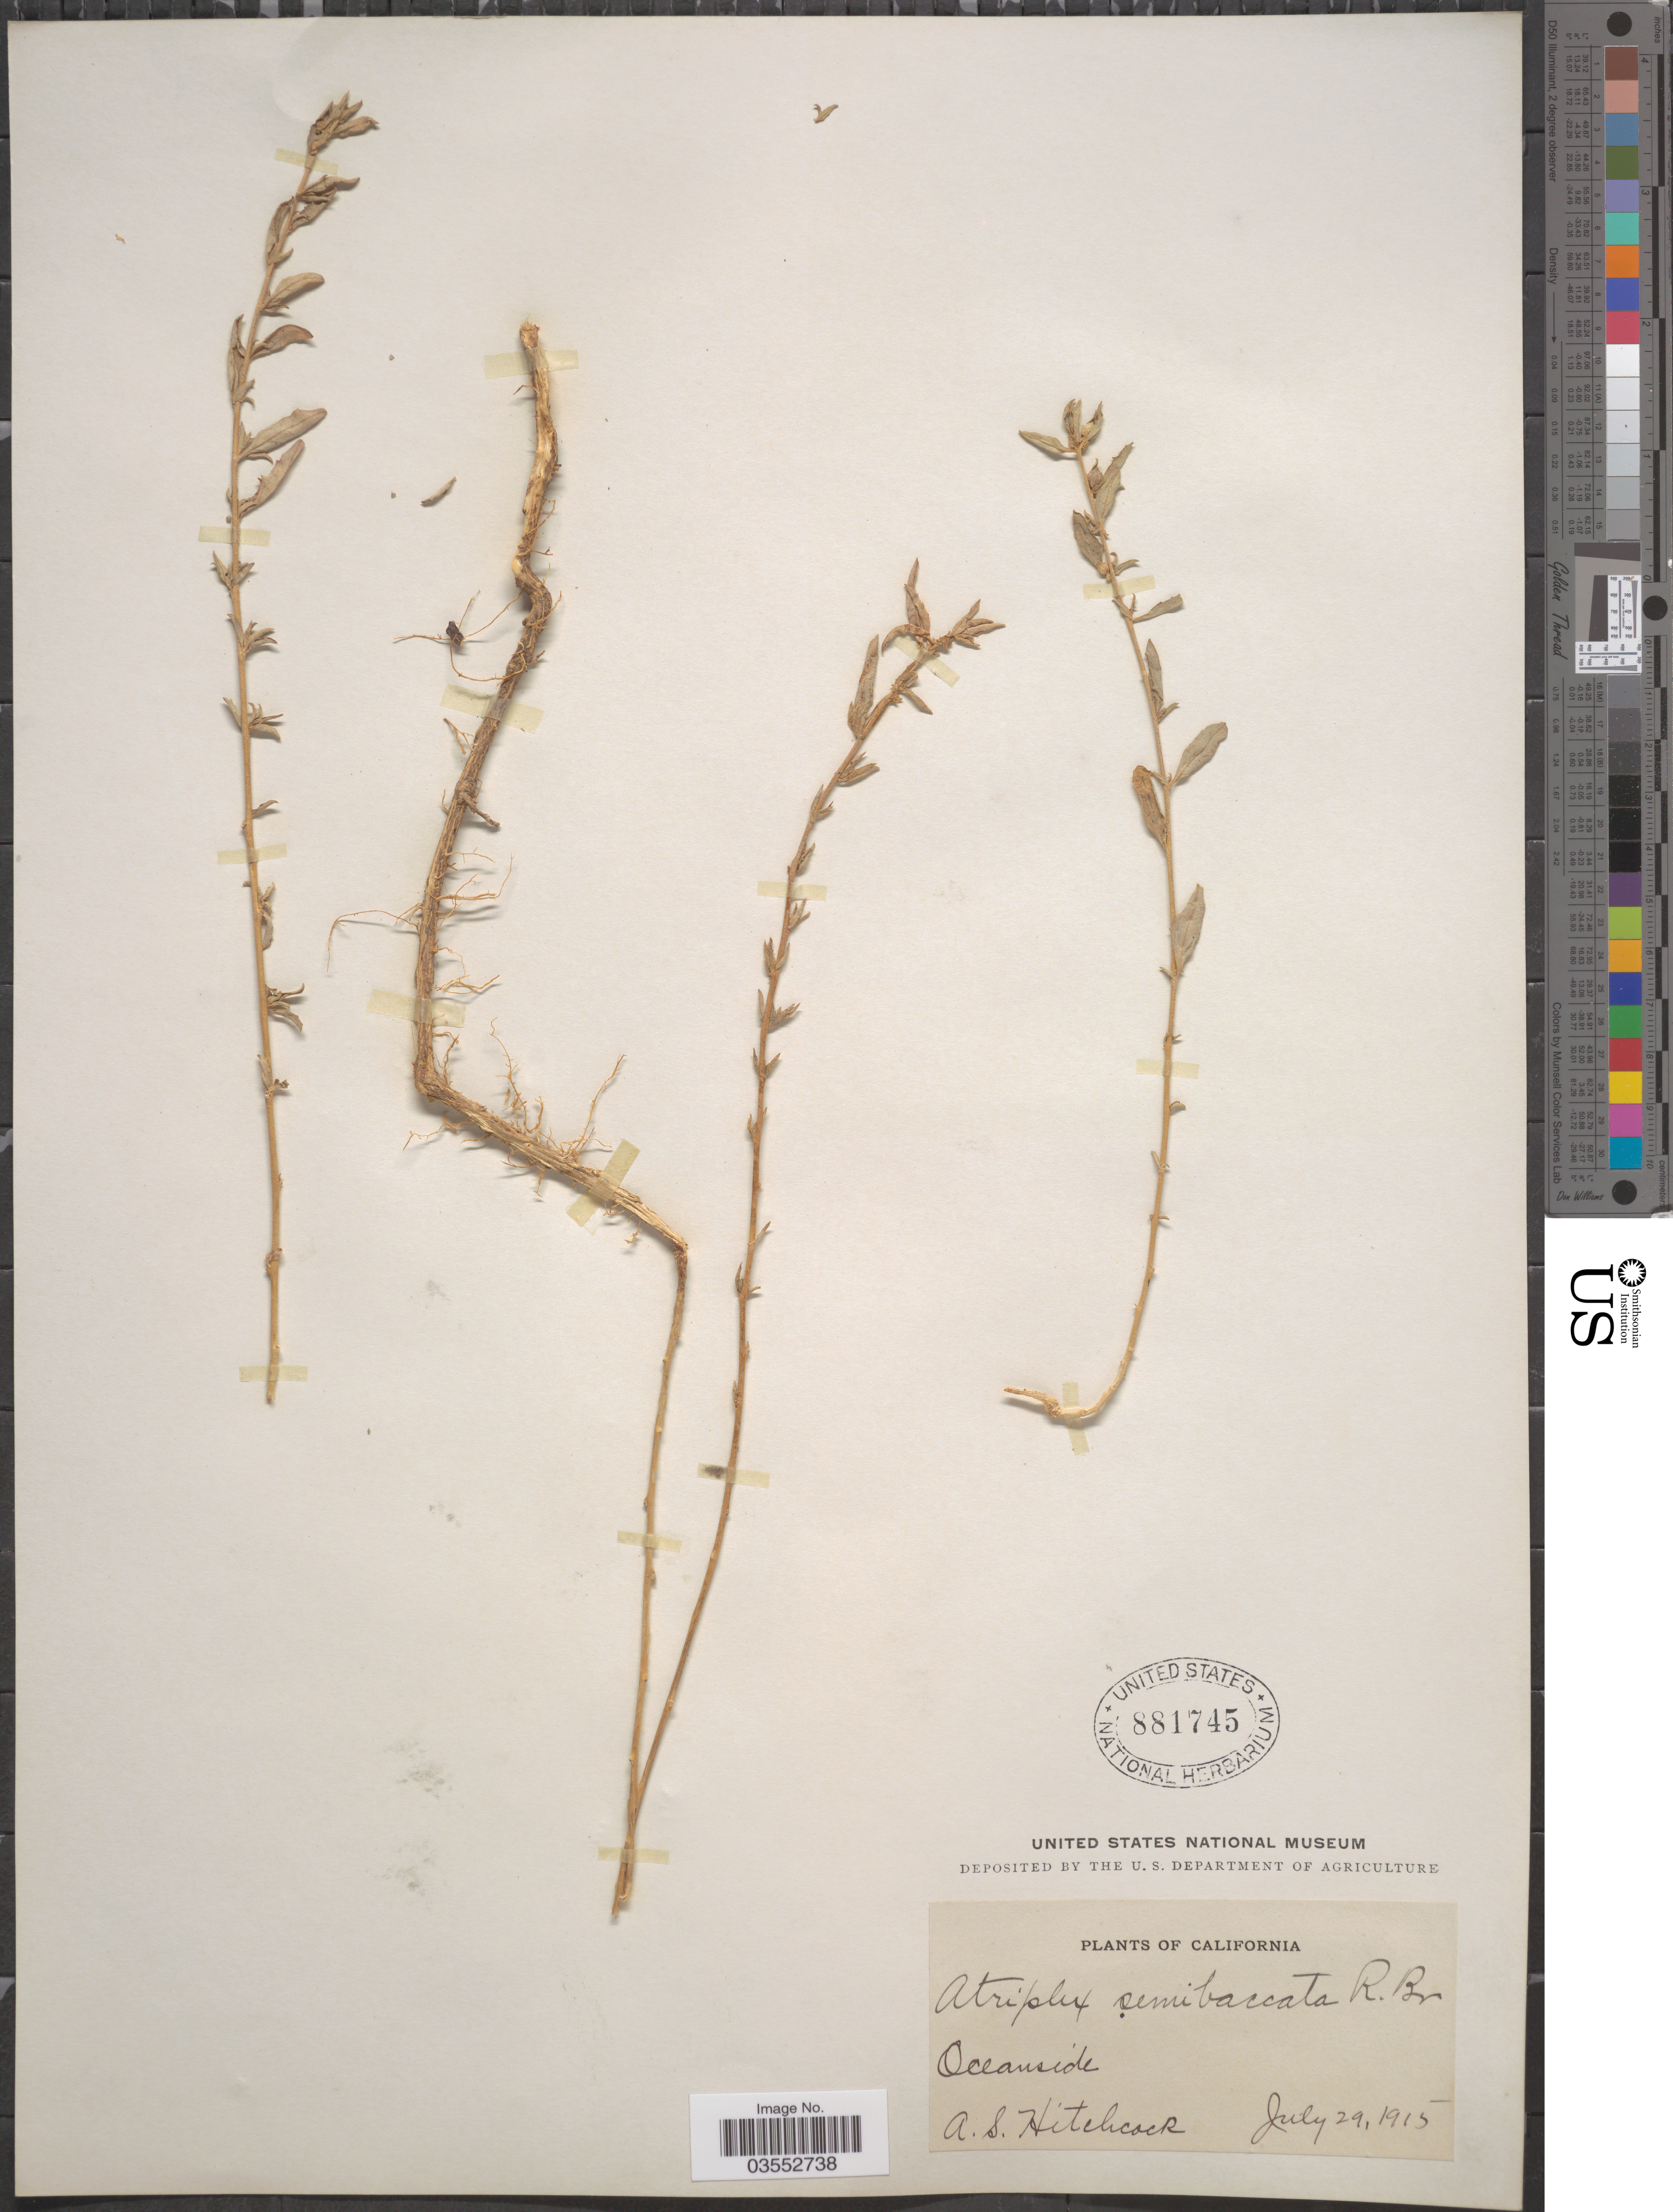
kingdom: Plantae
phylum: Tracheophyta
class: Magnoliopsida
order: Caryophyllales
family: Amaranthaceae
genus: Atriplex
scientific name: Atriplex semibaccata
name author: R. Br.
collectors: A. S. Hitchcock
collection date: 1915-07-29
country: United States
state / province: California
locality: Oceanside.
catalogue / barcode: US 881745